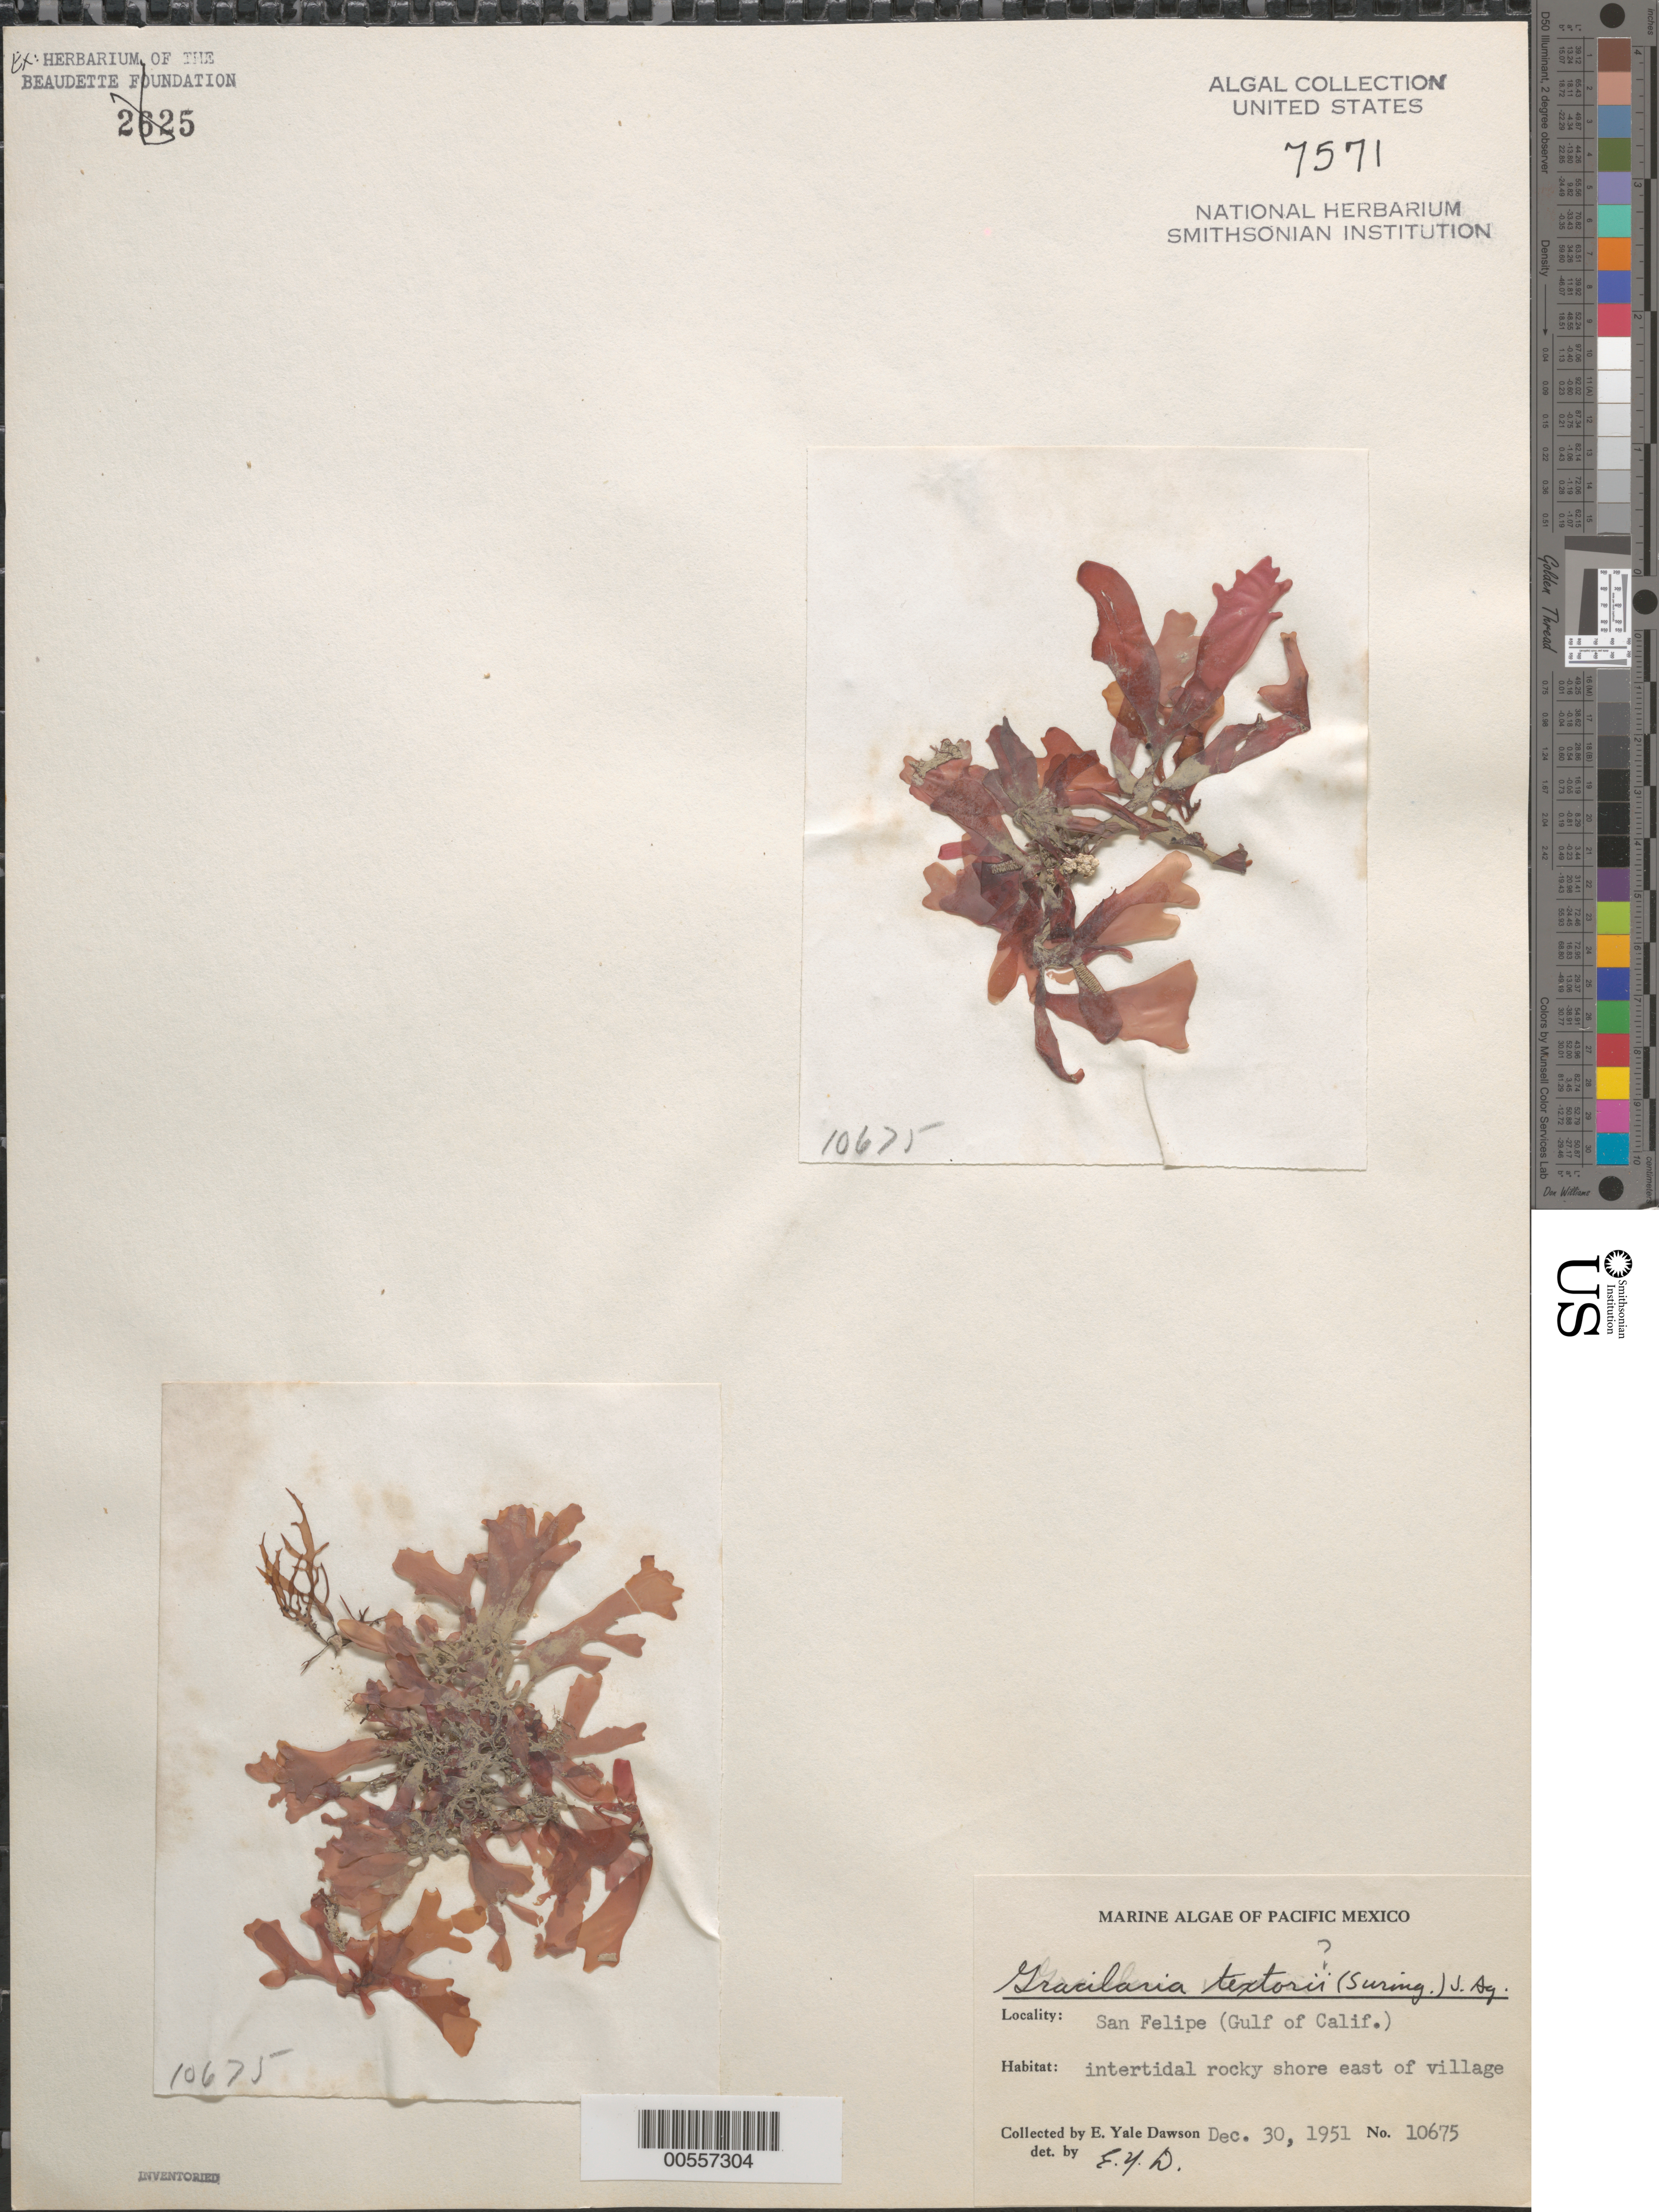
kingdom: Plantae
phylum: Rhodophyta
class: Florideophyceae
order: Gracilariales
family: Gracilariaceae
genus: Gracilaria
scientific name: Gracilaria textorii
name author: (Suringar) De Toni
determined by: Dawson, E. Y.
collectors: E. Y. Dawson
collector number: EYD 10675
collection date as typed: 30 Dec 1951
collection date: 1951-12-30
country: Mexico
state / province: Baja California Norte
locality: San Felipe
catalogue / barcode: US 7571